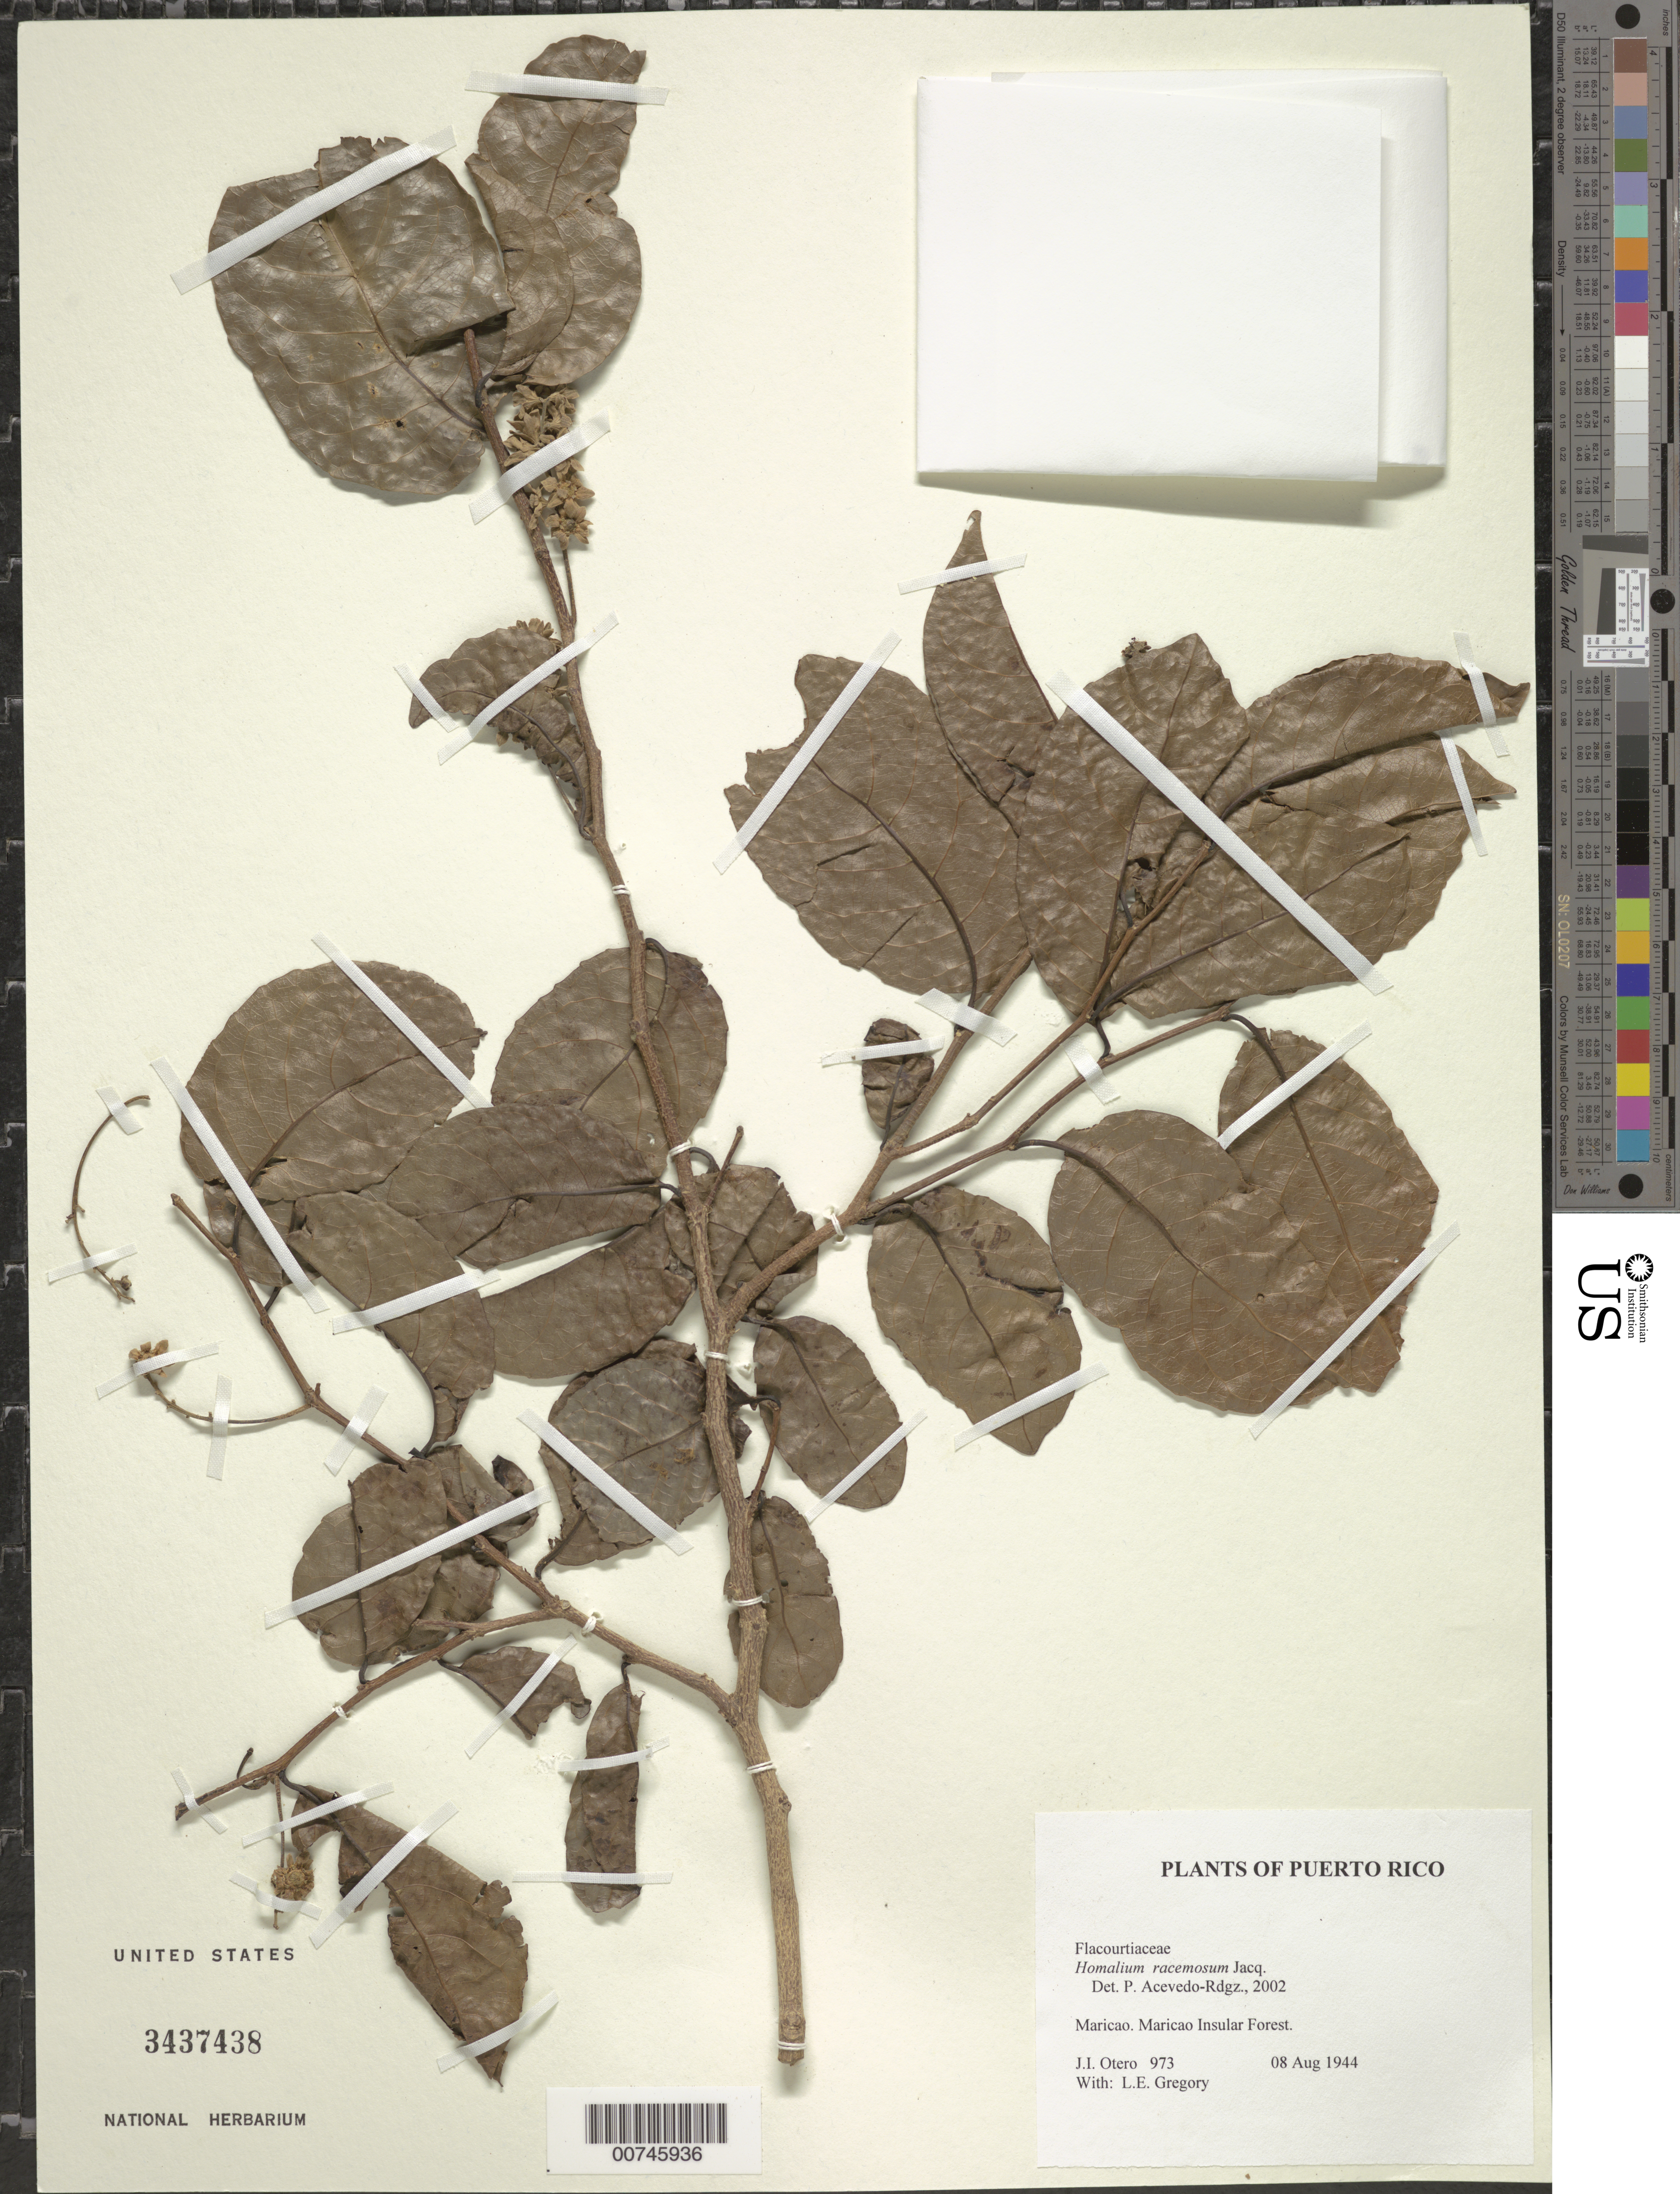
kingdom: Plantae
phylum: Tracheophyta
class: Magnoliopsida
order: Malpighiales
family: Salicaceae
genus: Homalium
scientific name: Homalium racemosum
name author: Jacq.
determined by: Acevedo-Rodríguez, P., (BOT), Smithsonian Institution - National Museum of Natural History (UNITED STATES)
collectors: J. Otero & L. E. Gregory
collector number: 973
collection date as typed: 08 Aug 1944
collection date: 1944-08-08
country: Puerto Rico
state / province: Maricao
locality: Maricao Insular Forest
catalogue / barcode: US 3437438